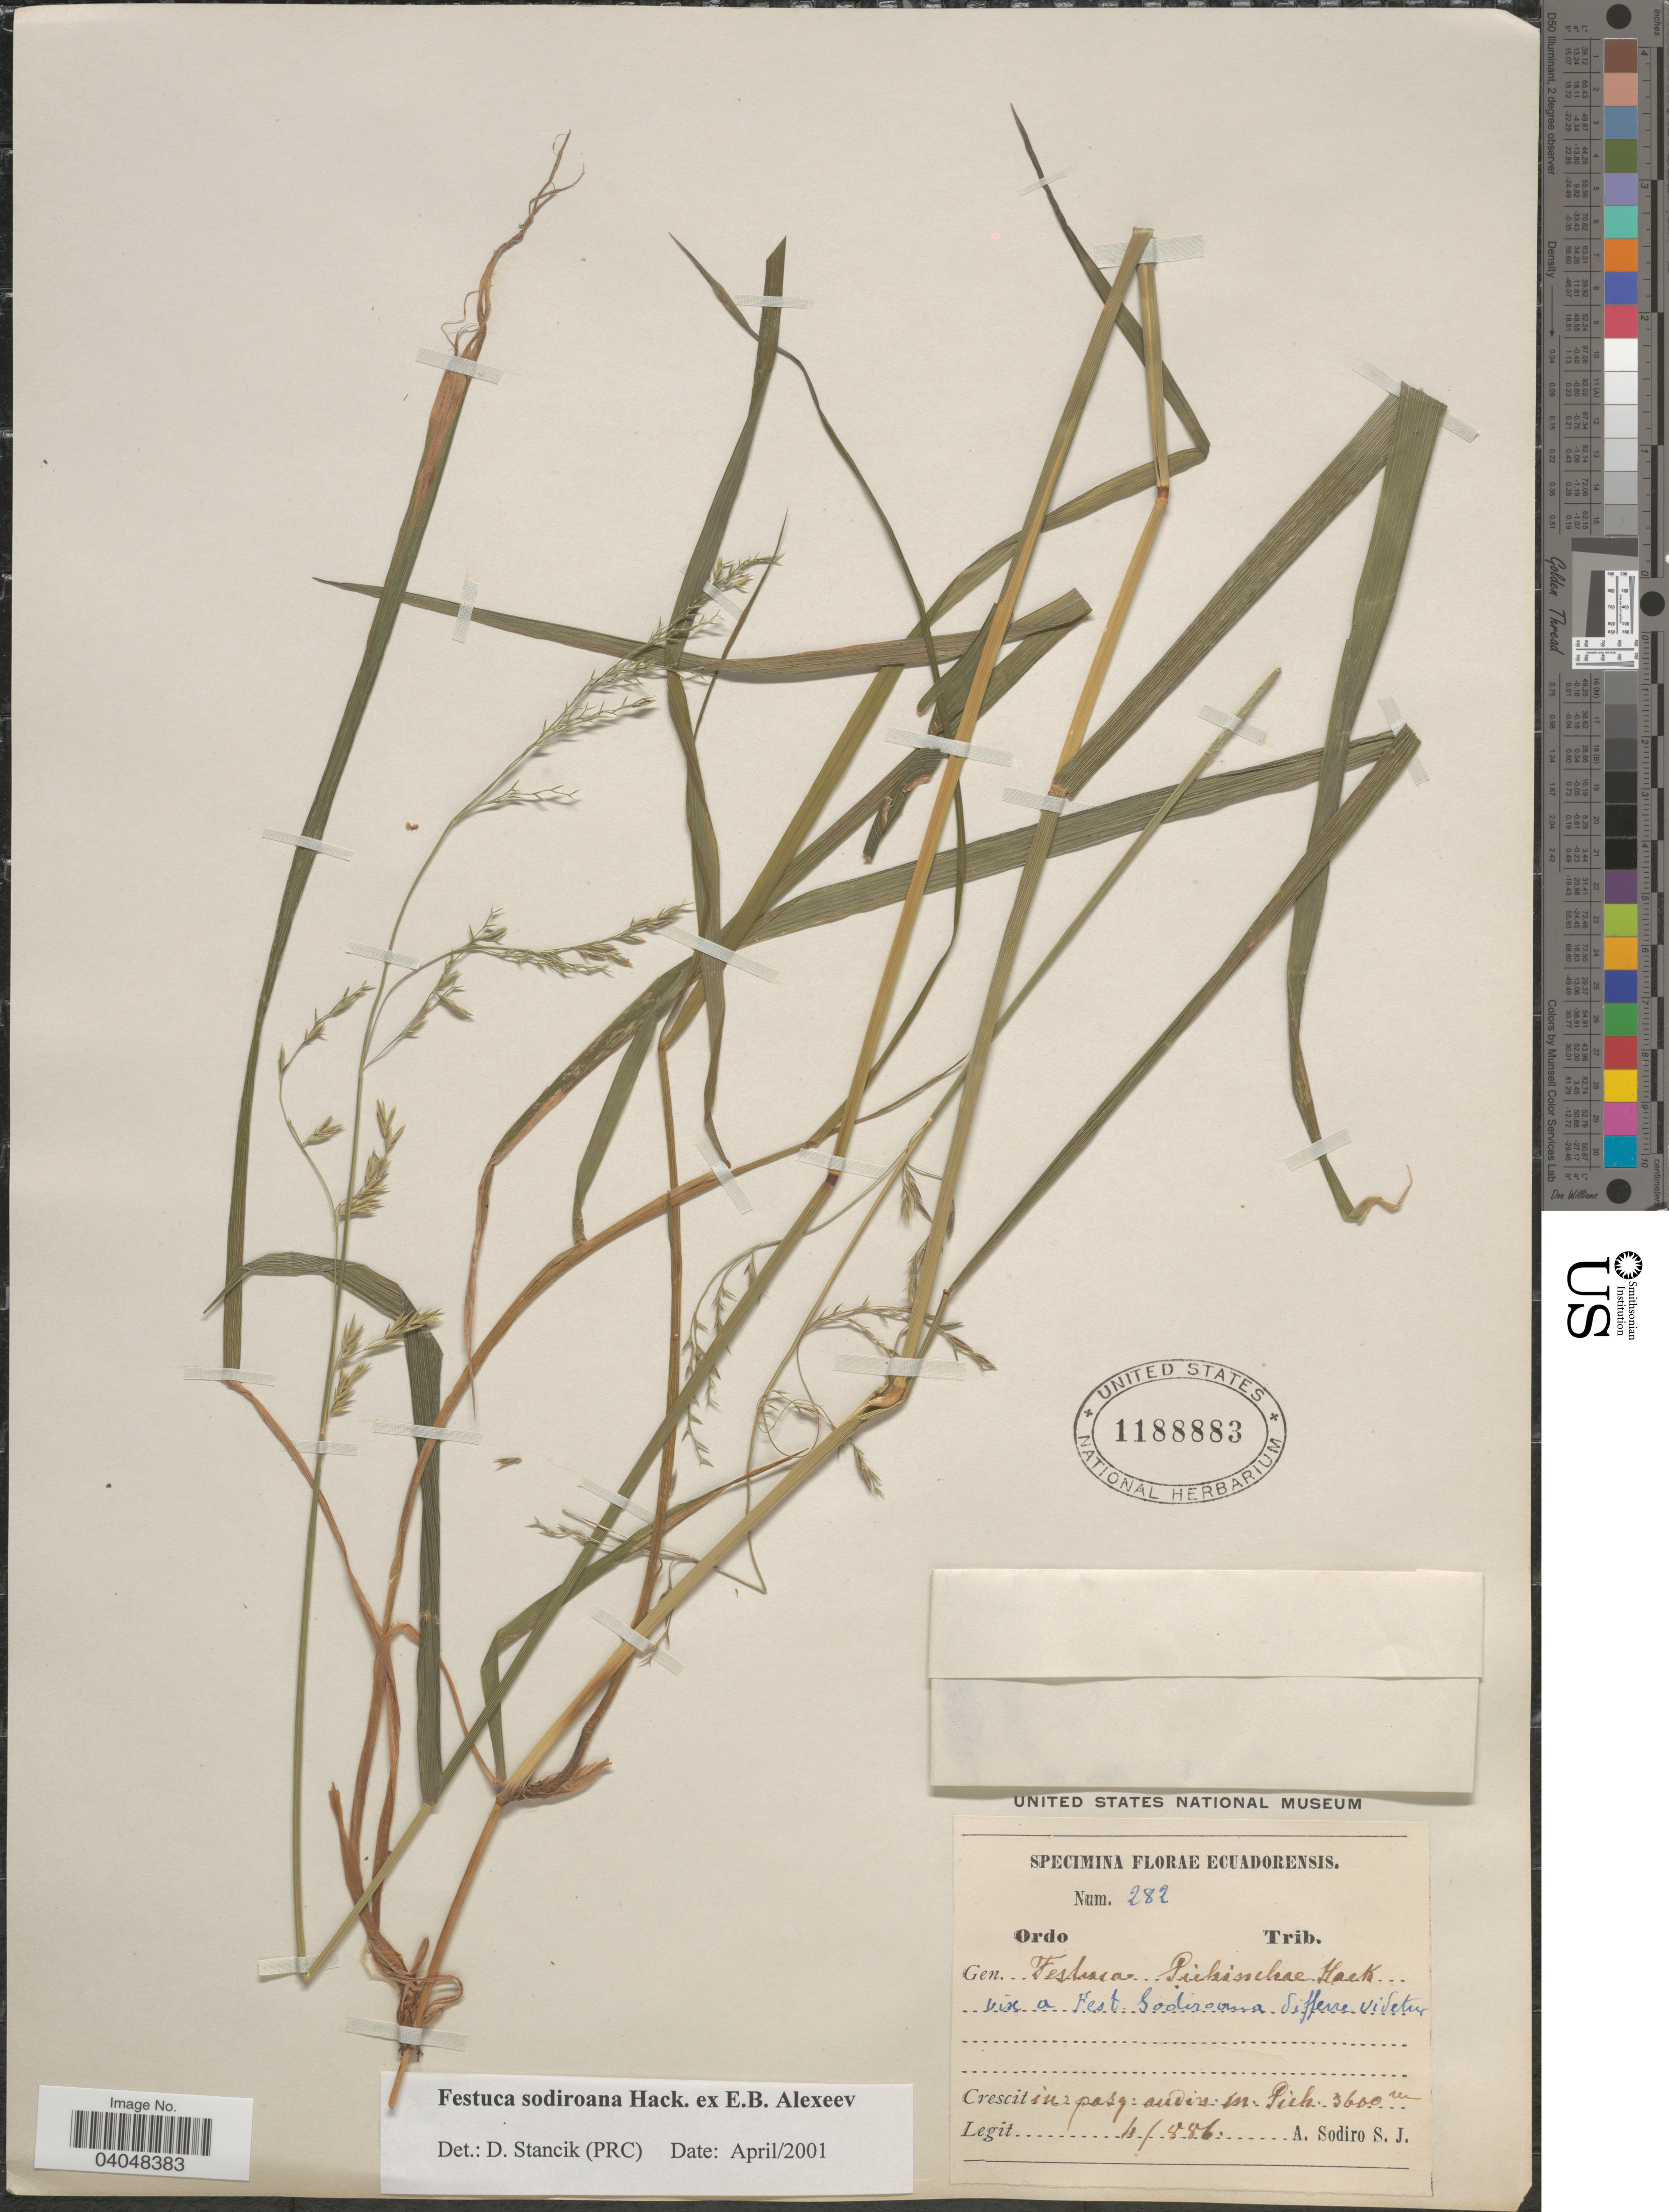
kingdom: Plantae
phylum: Tracheophyta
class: Liliopsida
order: Poales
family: Poaceae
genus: Festuca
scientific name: Festuca sodiroana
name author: Hack. ex E.B. Alexeev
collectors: A. Sodiro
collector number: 282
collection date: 1886-04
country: Ecuador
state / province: Pichincha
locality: Ecuadorensis. Crescit in pasq. audin. in Pich.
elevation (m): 3600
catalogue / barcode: US 1188883